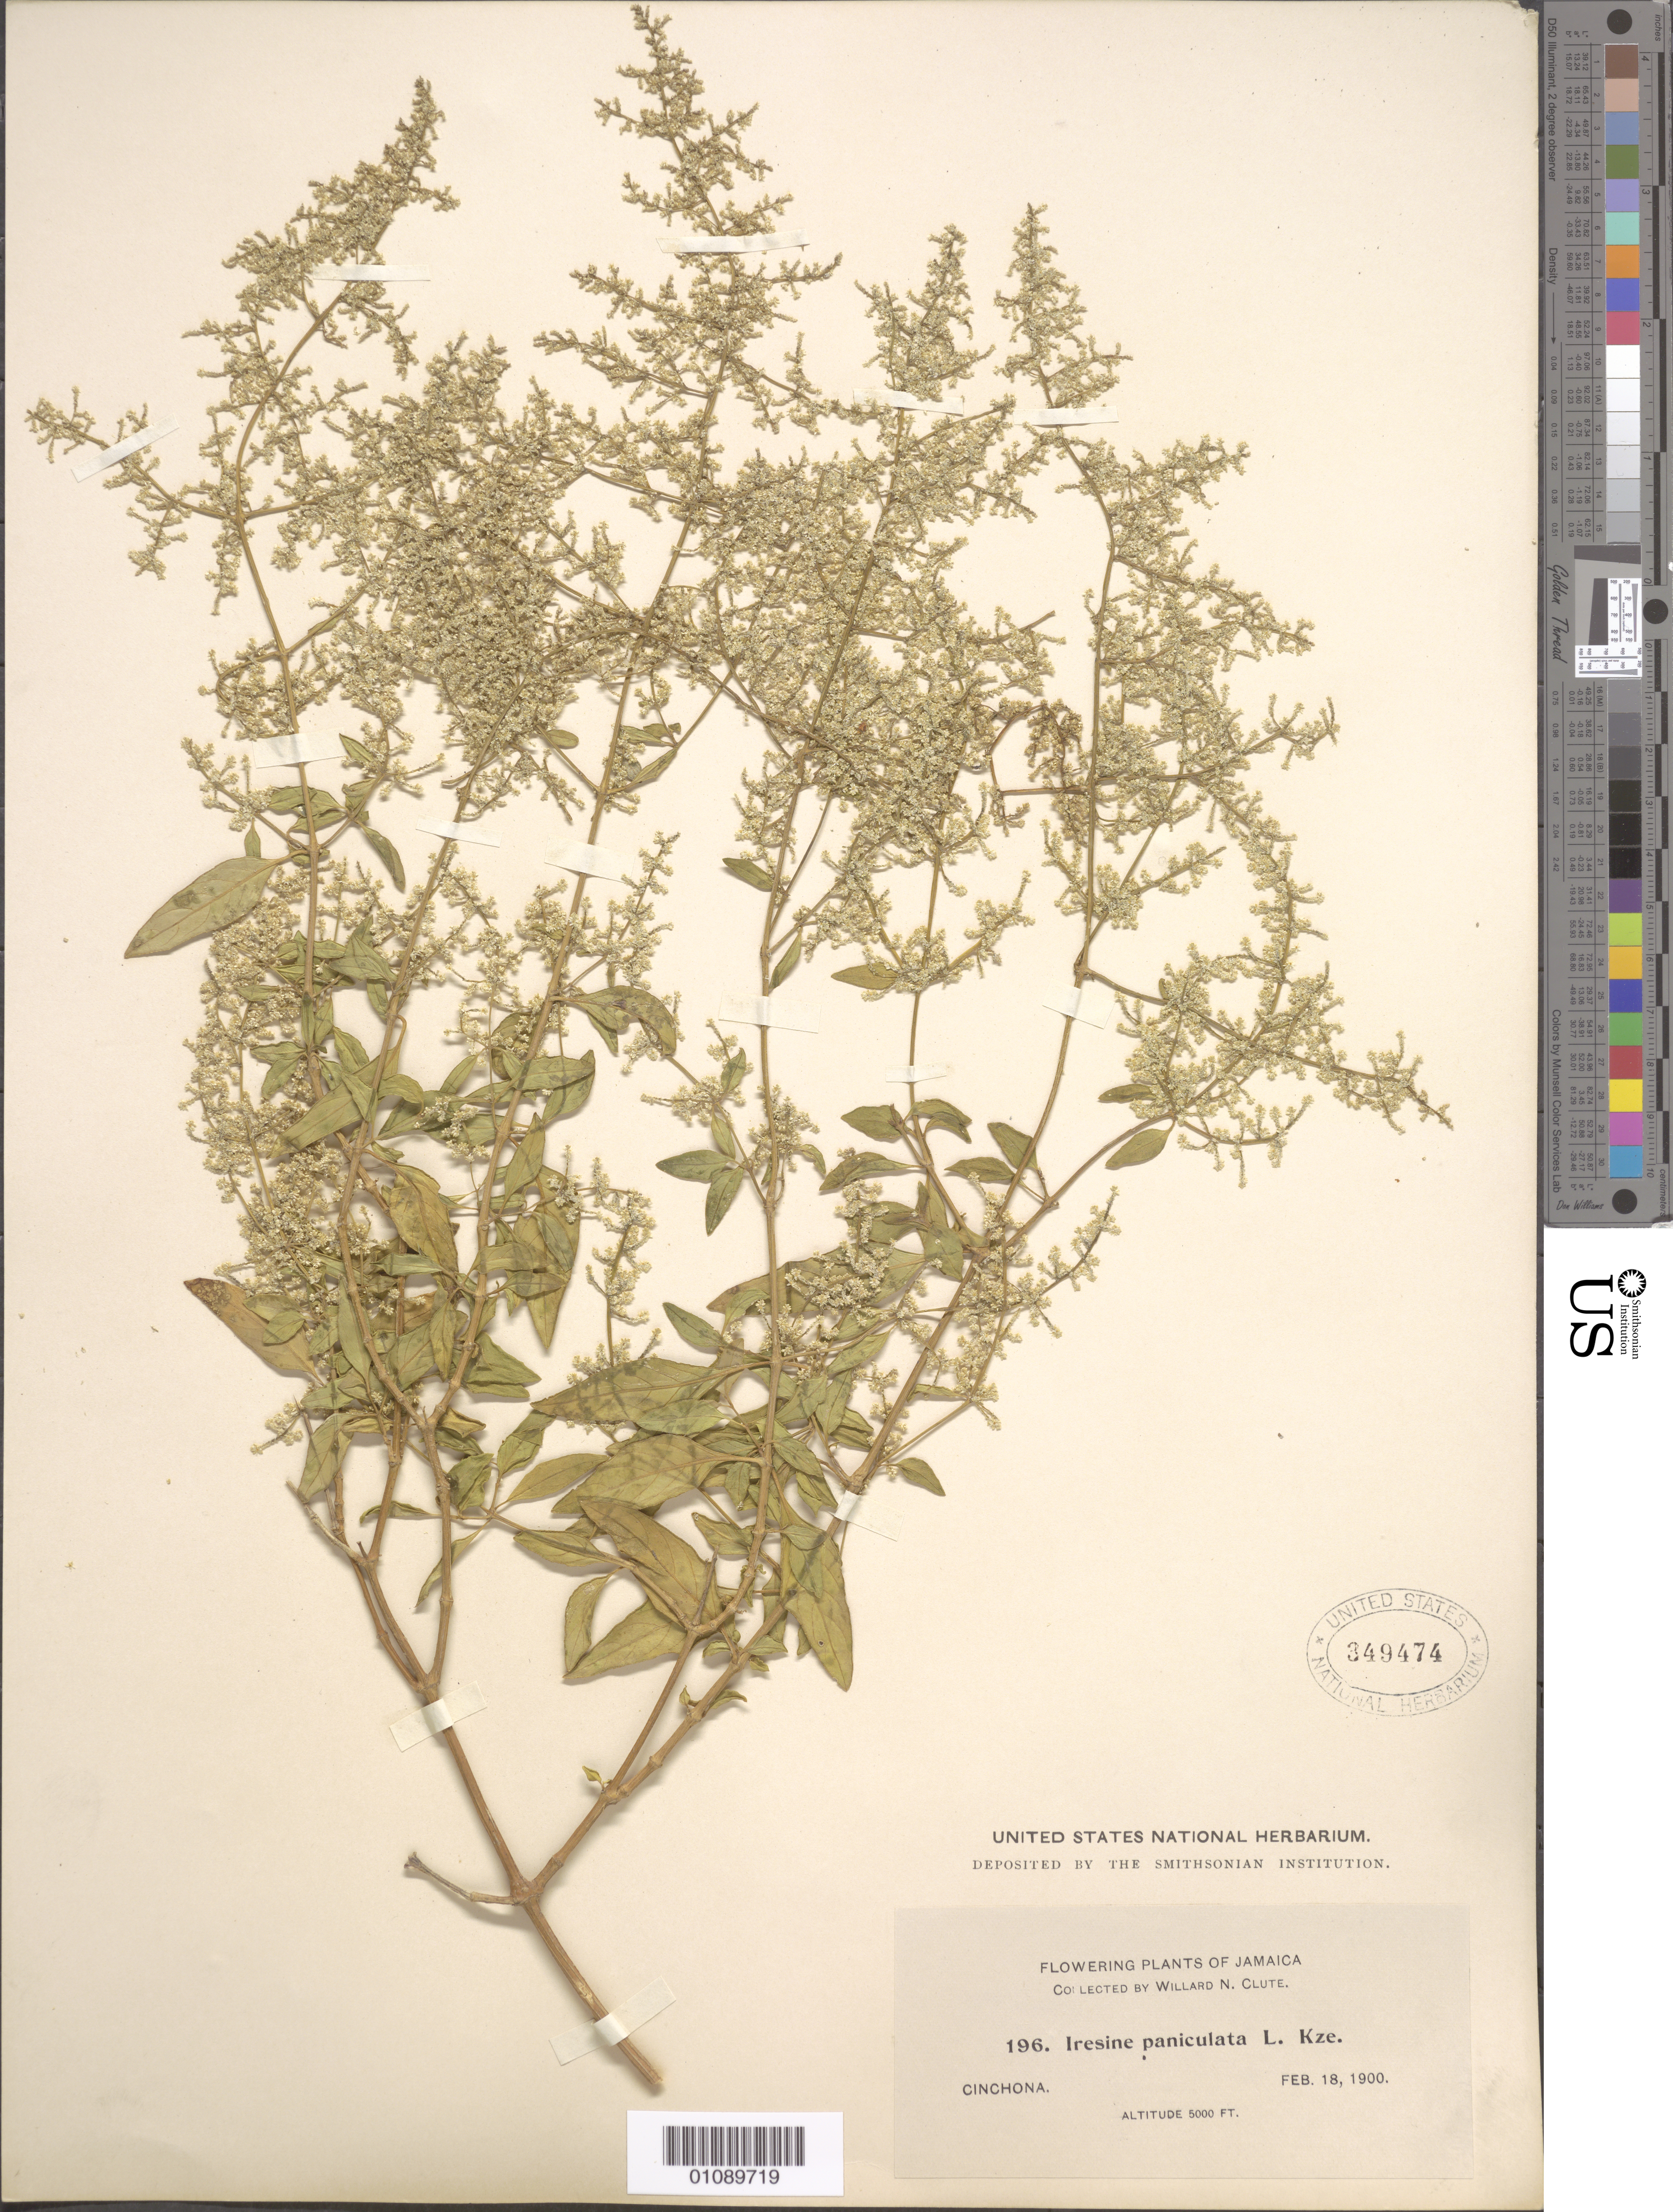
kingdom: Plantae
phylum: Tracheophyta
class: Magnoliopsida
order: Caryophyllales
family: Amaranthaceae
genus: Iresine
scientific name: Iresine paniculata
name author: (L.) Kuntze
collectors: W. N. Clute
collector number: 196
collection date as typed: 18 Feb 1900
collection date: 1900-02-18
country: Jamaica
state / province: Saint Andrew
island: Jamaica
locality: Cinchona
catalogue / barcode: US 349474